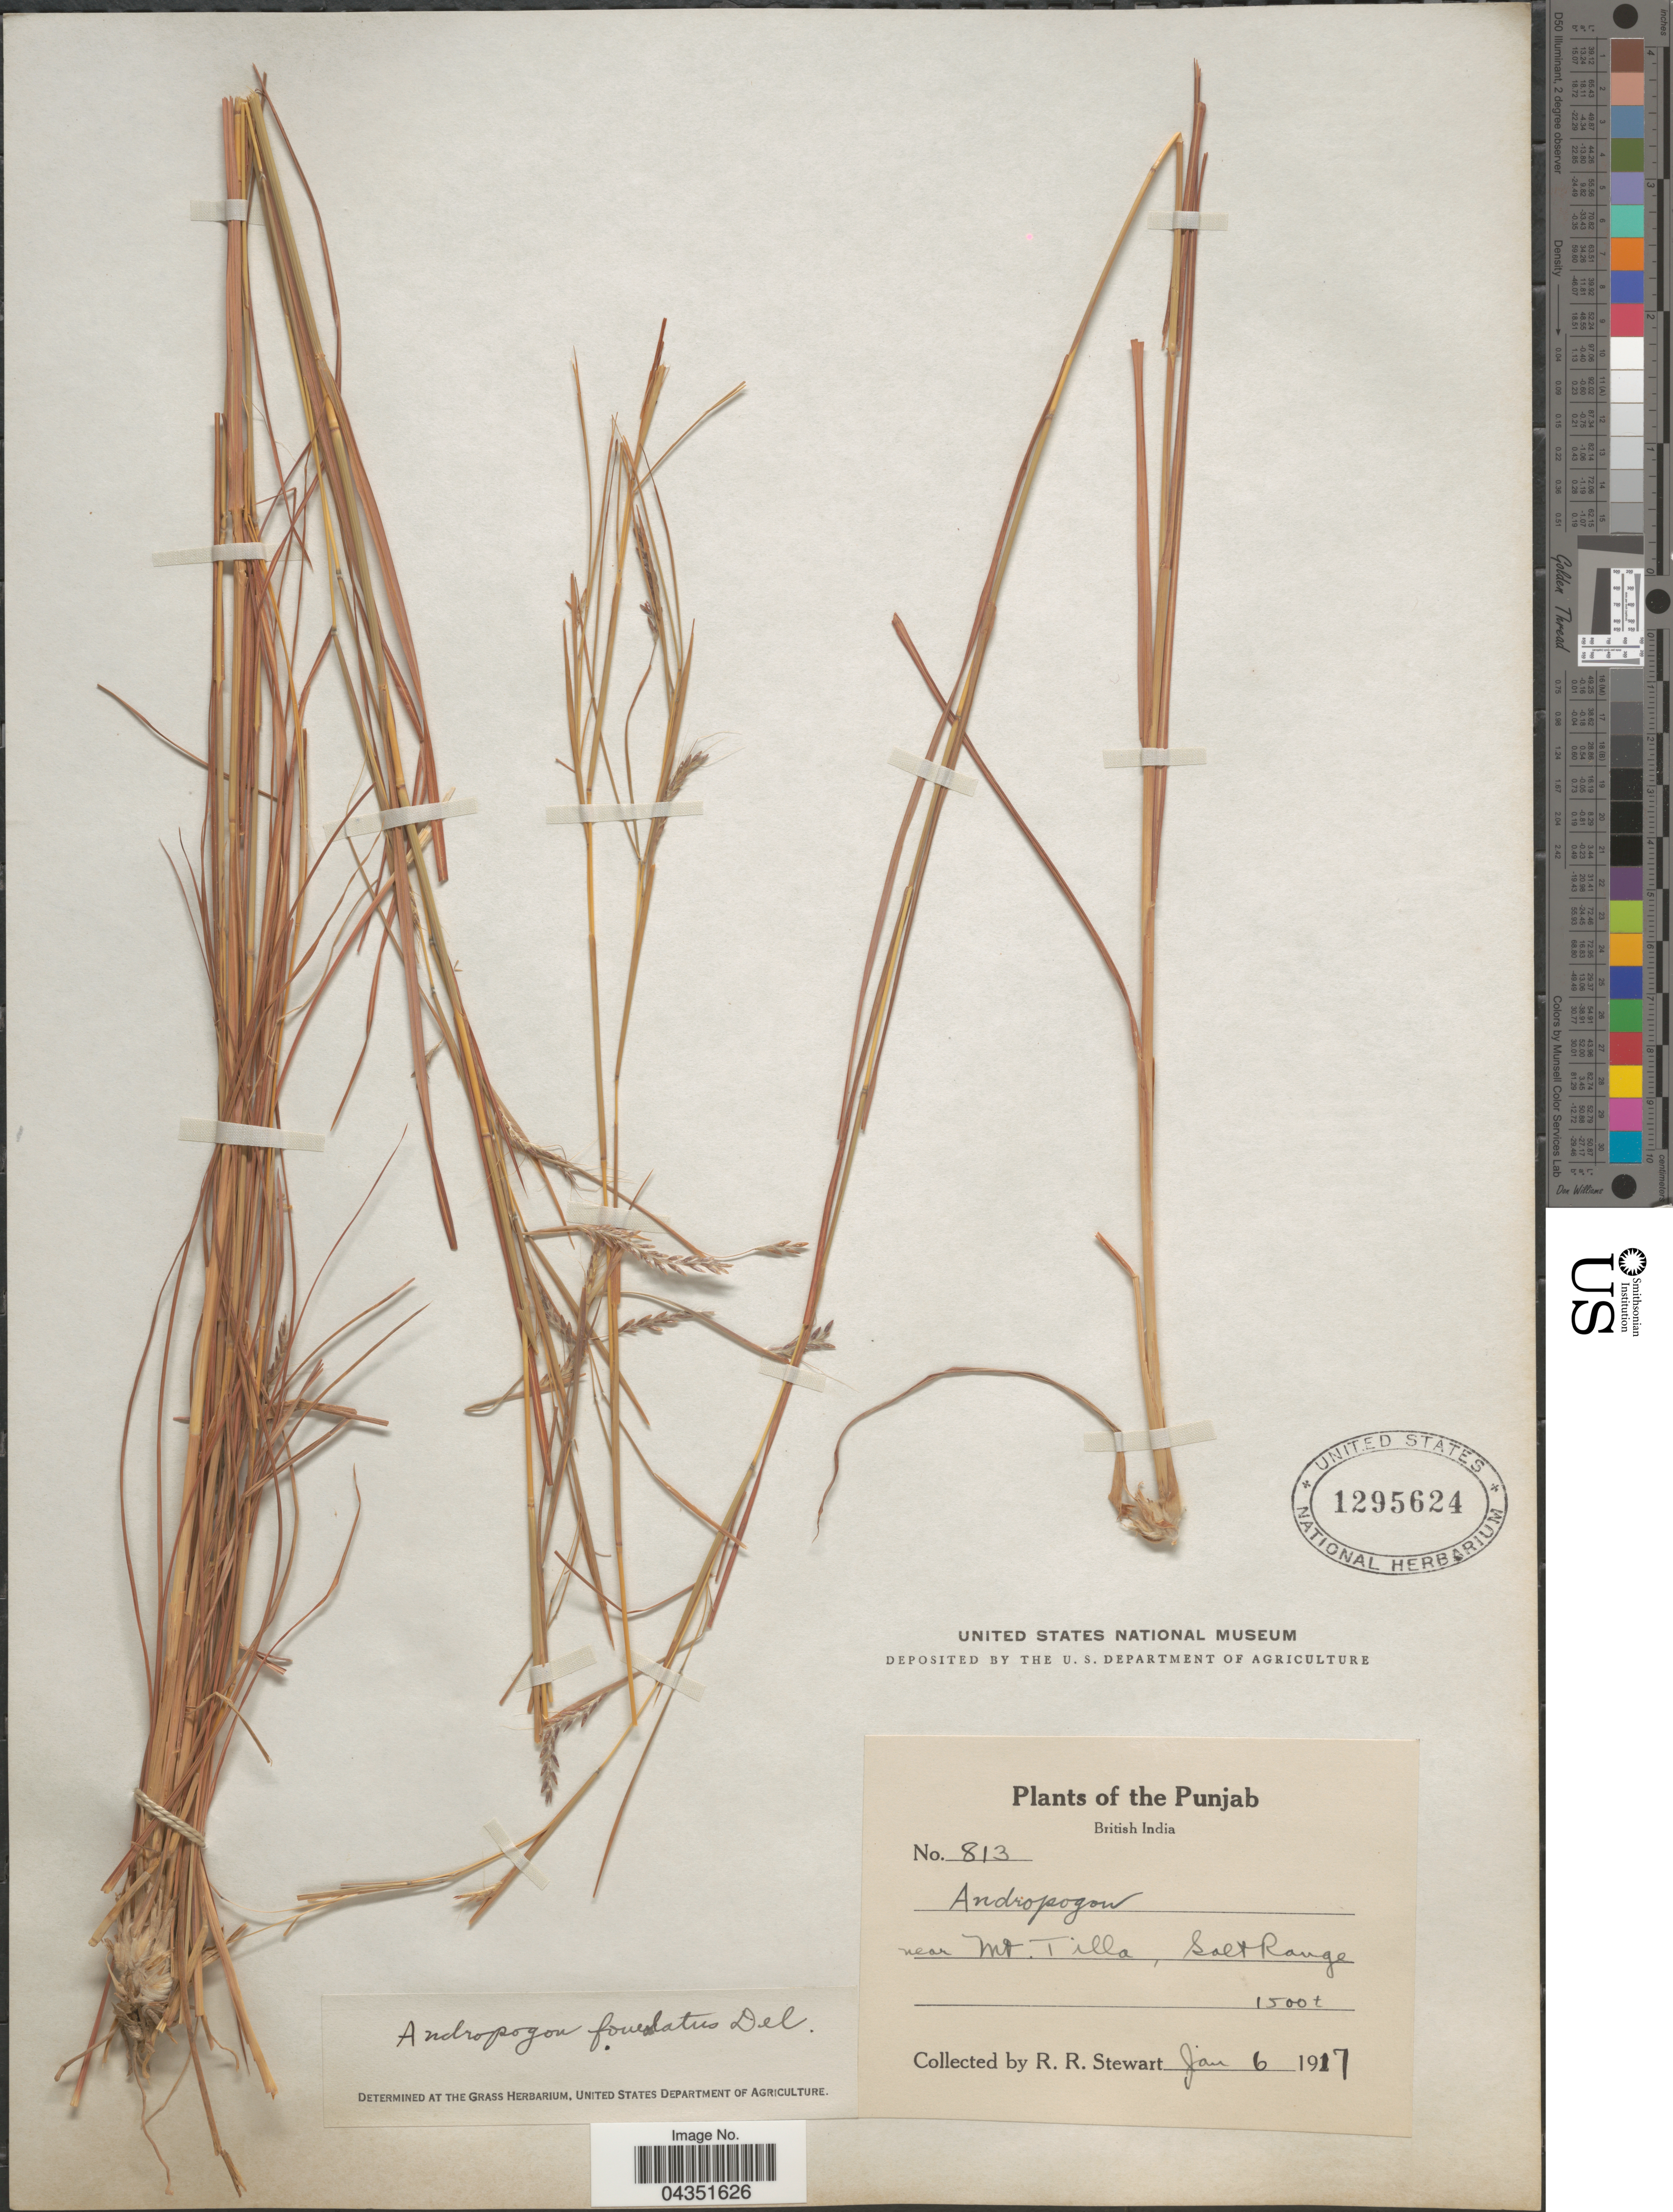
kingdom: Plantae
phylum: Tracheophyta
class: Liliopsida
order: Poales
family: Poaceae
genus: Eremopogon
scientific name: Eremopogon foveolatus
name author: (Delile) Stapf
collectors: R. Stewart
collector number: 813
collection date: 1917-01-06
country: Pakistan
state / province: Punjab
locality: British India. Near Mt. Tilla, Salt Range.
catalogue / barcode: US 1295624